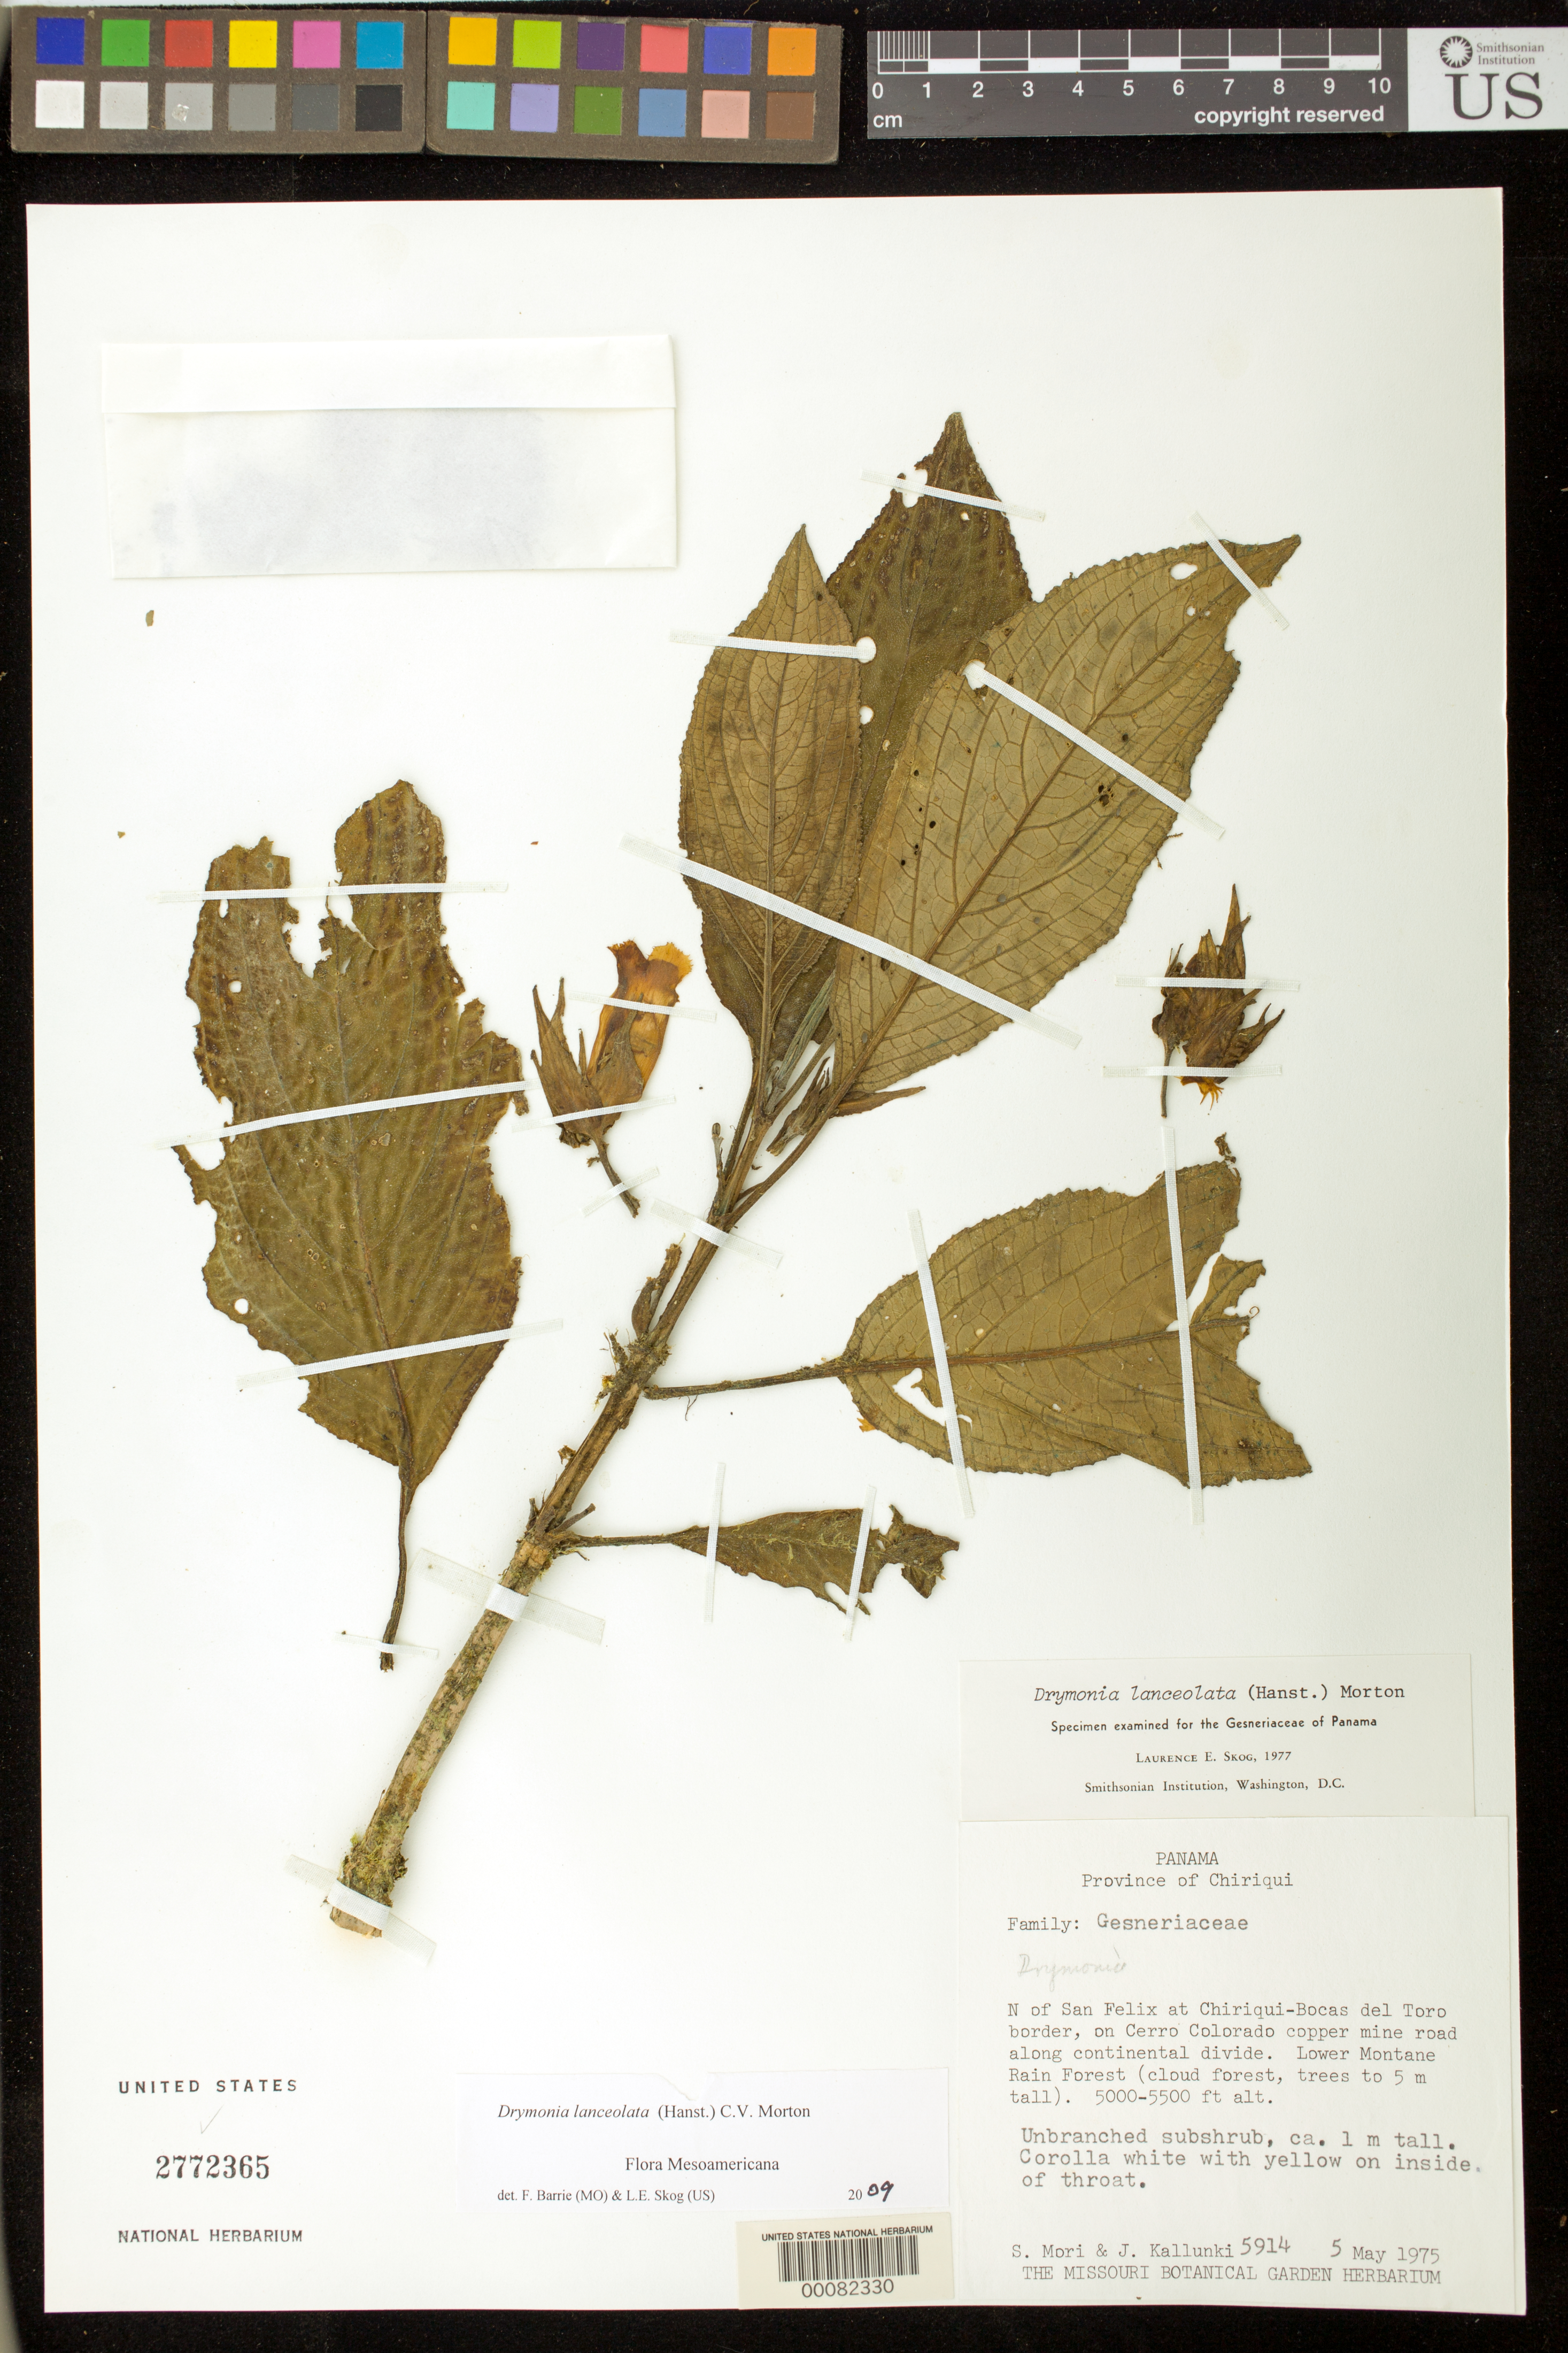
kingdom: Plantae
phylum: Tracheophyta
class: Magnoliopsida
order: Lamiales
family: Gesneriaceae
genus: Drymonia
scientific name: Drymonia lanceolata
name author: (Hanst.) C.V. Morton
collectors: S. Mori & J. Kallunki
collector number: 5914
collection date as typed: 05 May 1975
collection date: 1975-05-05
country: Panama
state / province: Chiriquí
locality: N of San Felix at Chiriqui-Bocas del Toro border, on Cerro Colorado copper mine road along continental divide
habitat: Lower montane rain forest(cloud forest, trees to 5 m tall)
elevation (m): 1524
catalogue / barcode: US 2772365